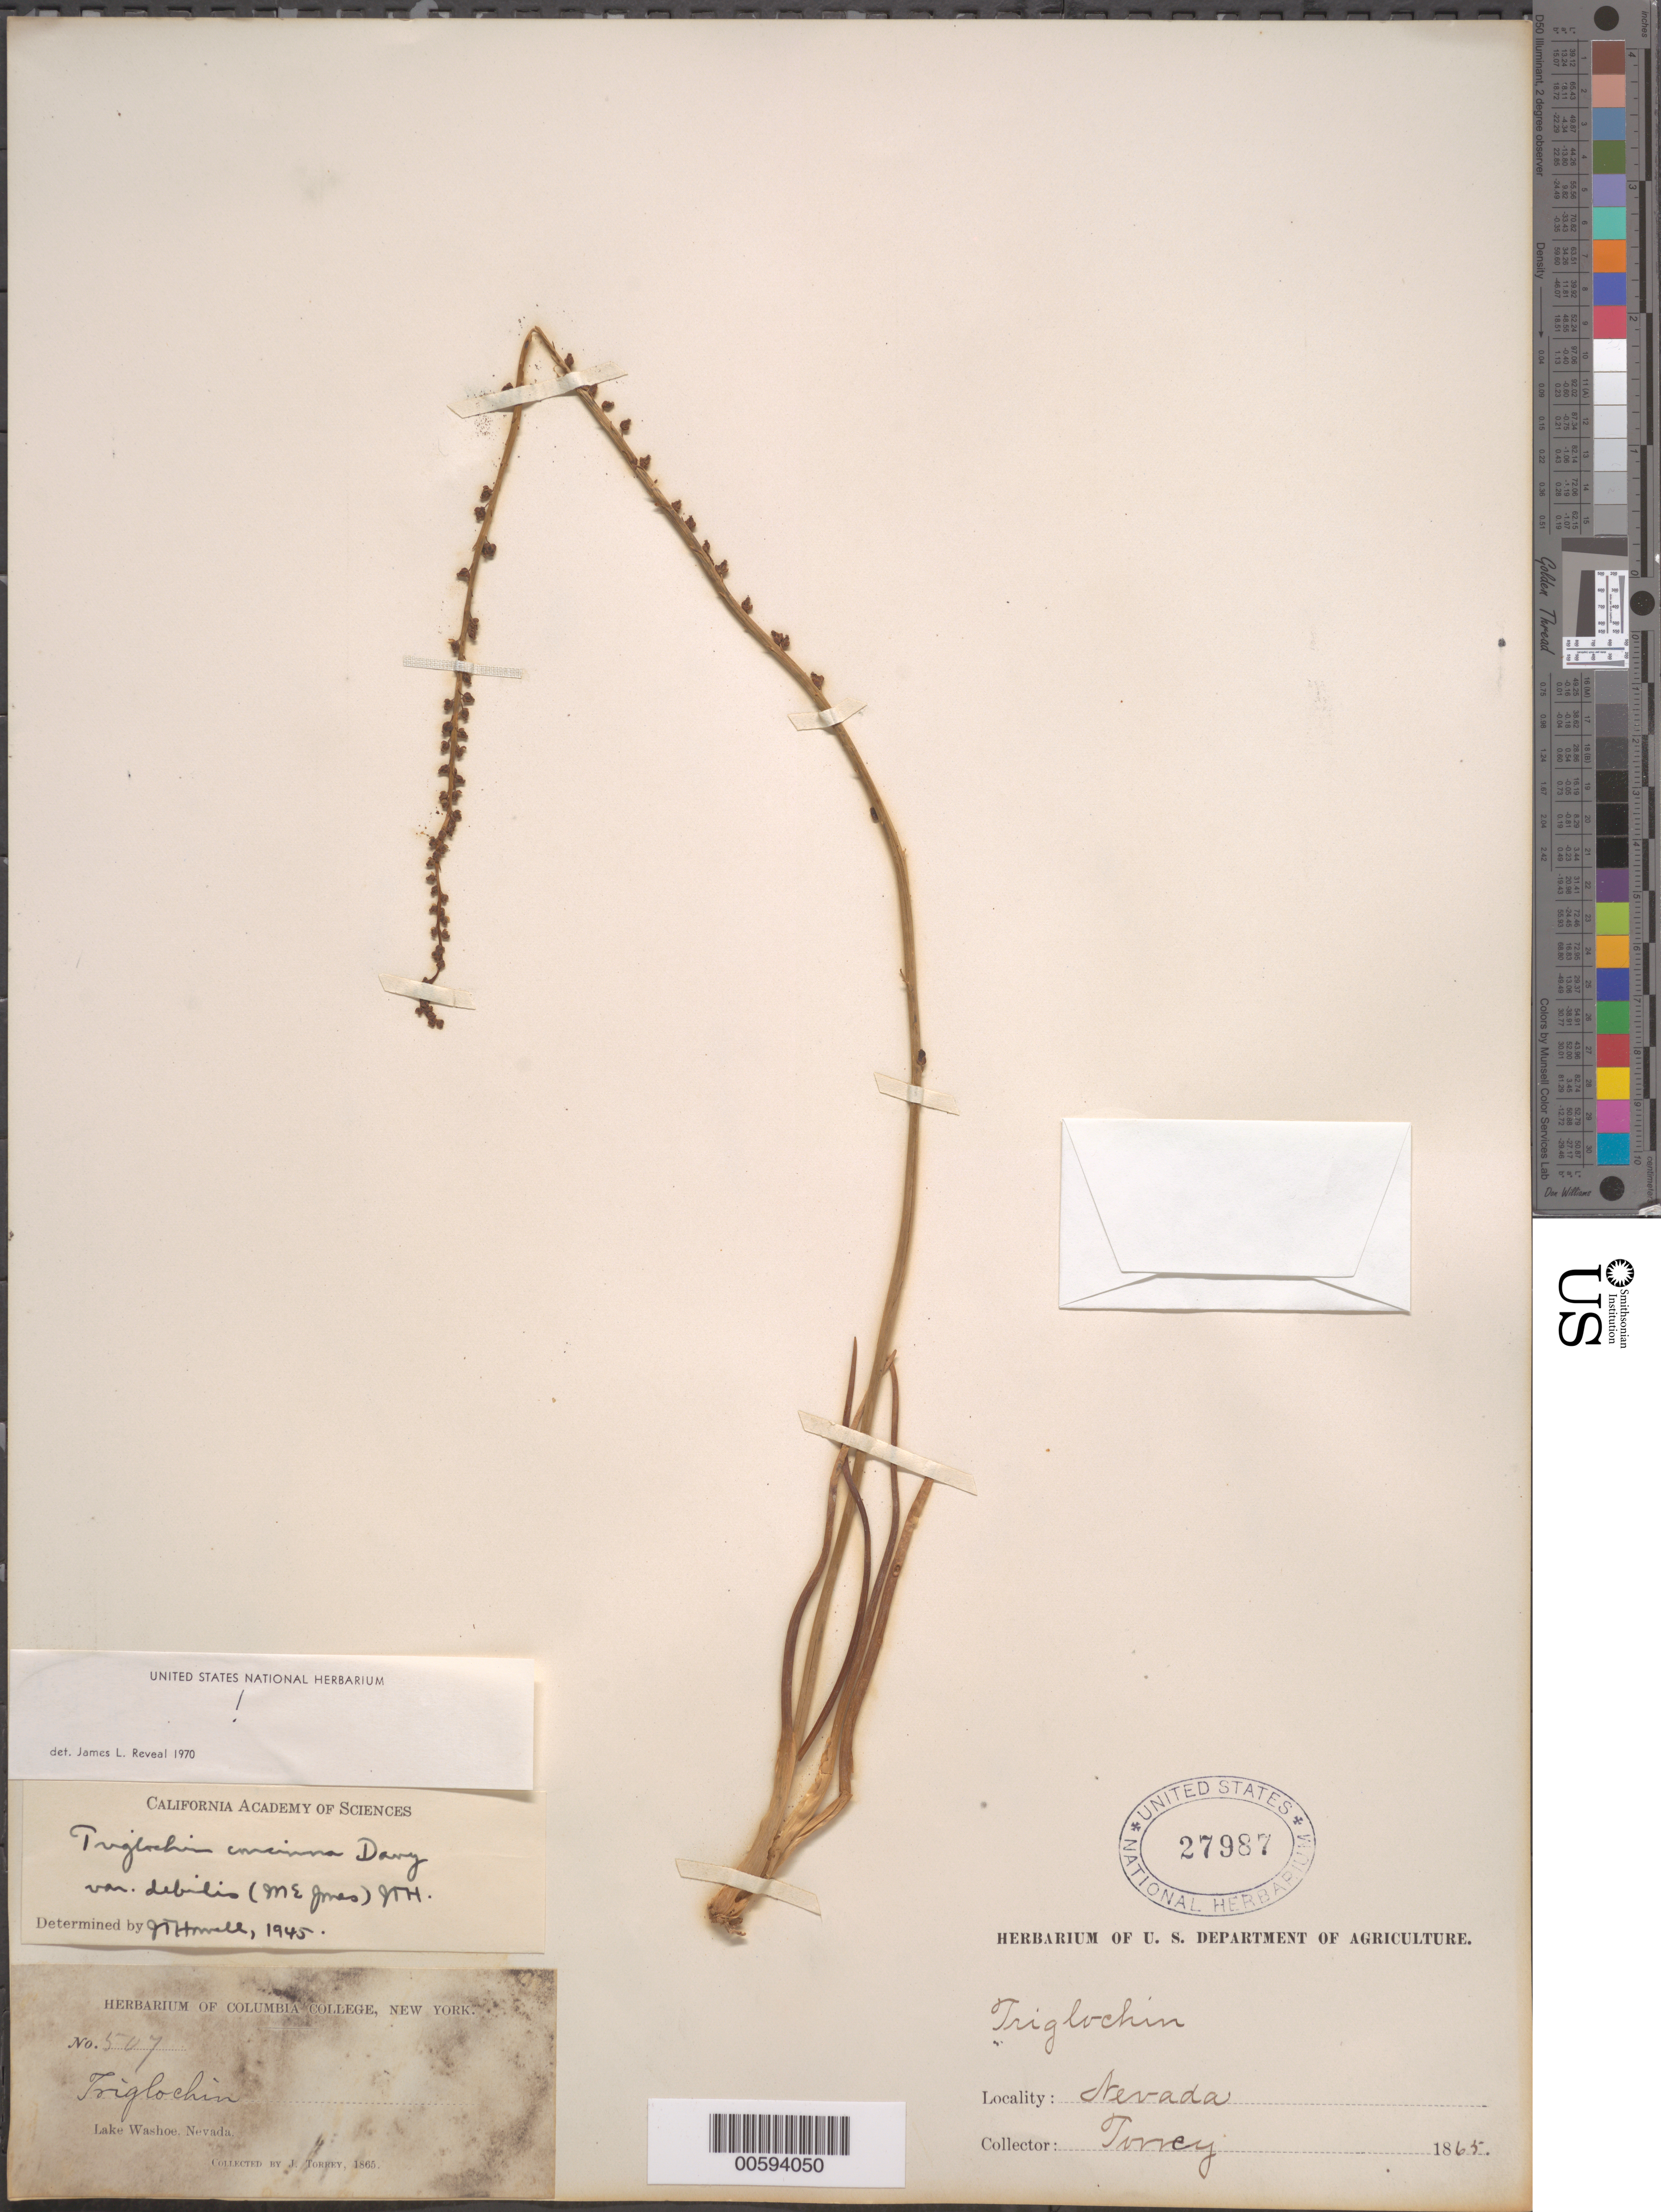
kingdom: Plantae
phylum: Tracheophyta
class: Liliopsida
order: Alismatales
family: Juncaginaceae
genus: Triglochin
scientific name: Triglochin concinna var. debilis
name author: (M.E. Jones) J.T. Howell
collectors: J. Torrey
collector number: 507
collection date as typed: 1865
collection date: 1865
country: United States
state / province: Nevada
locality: Lake Washoe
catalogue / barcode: US 27987